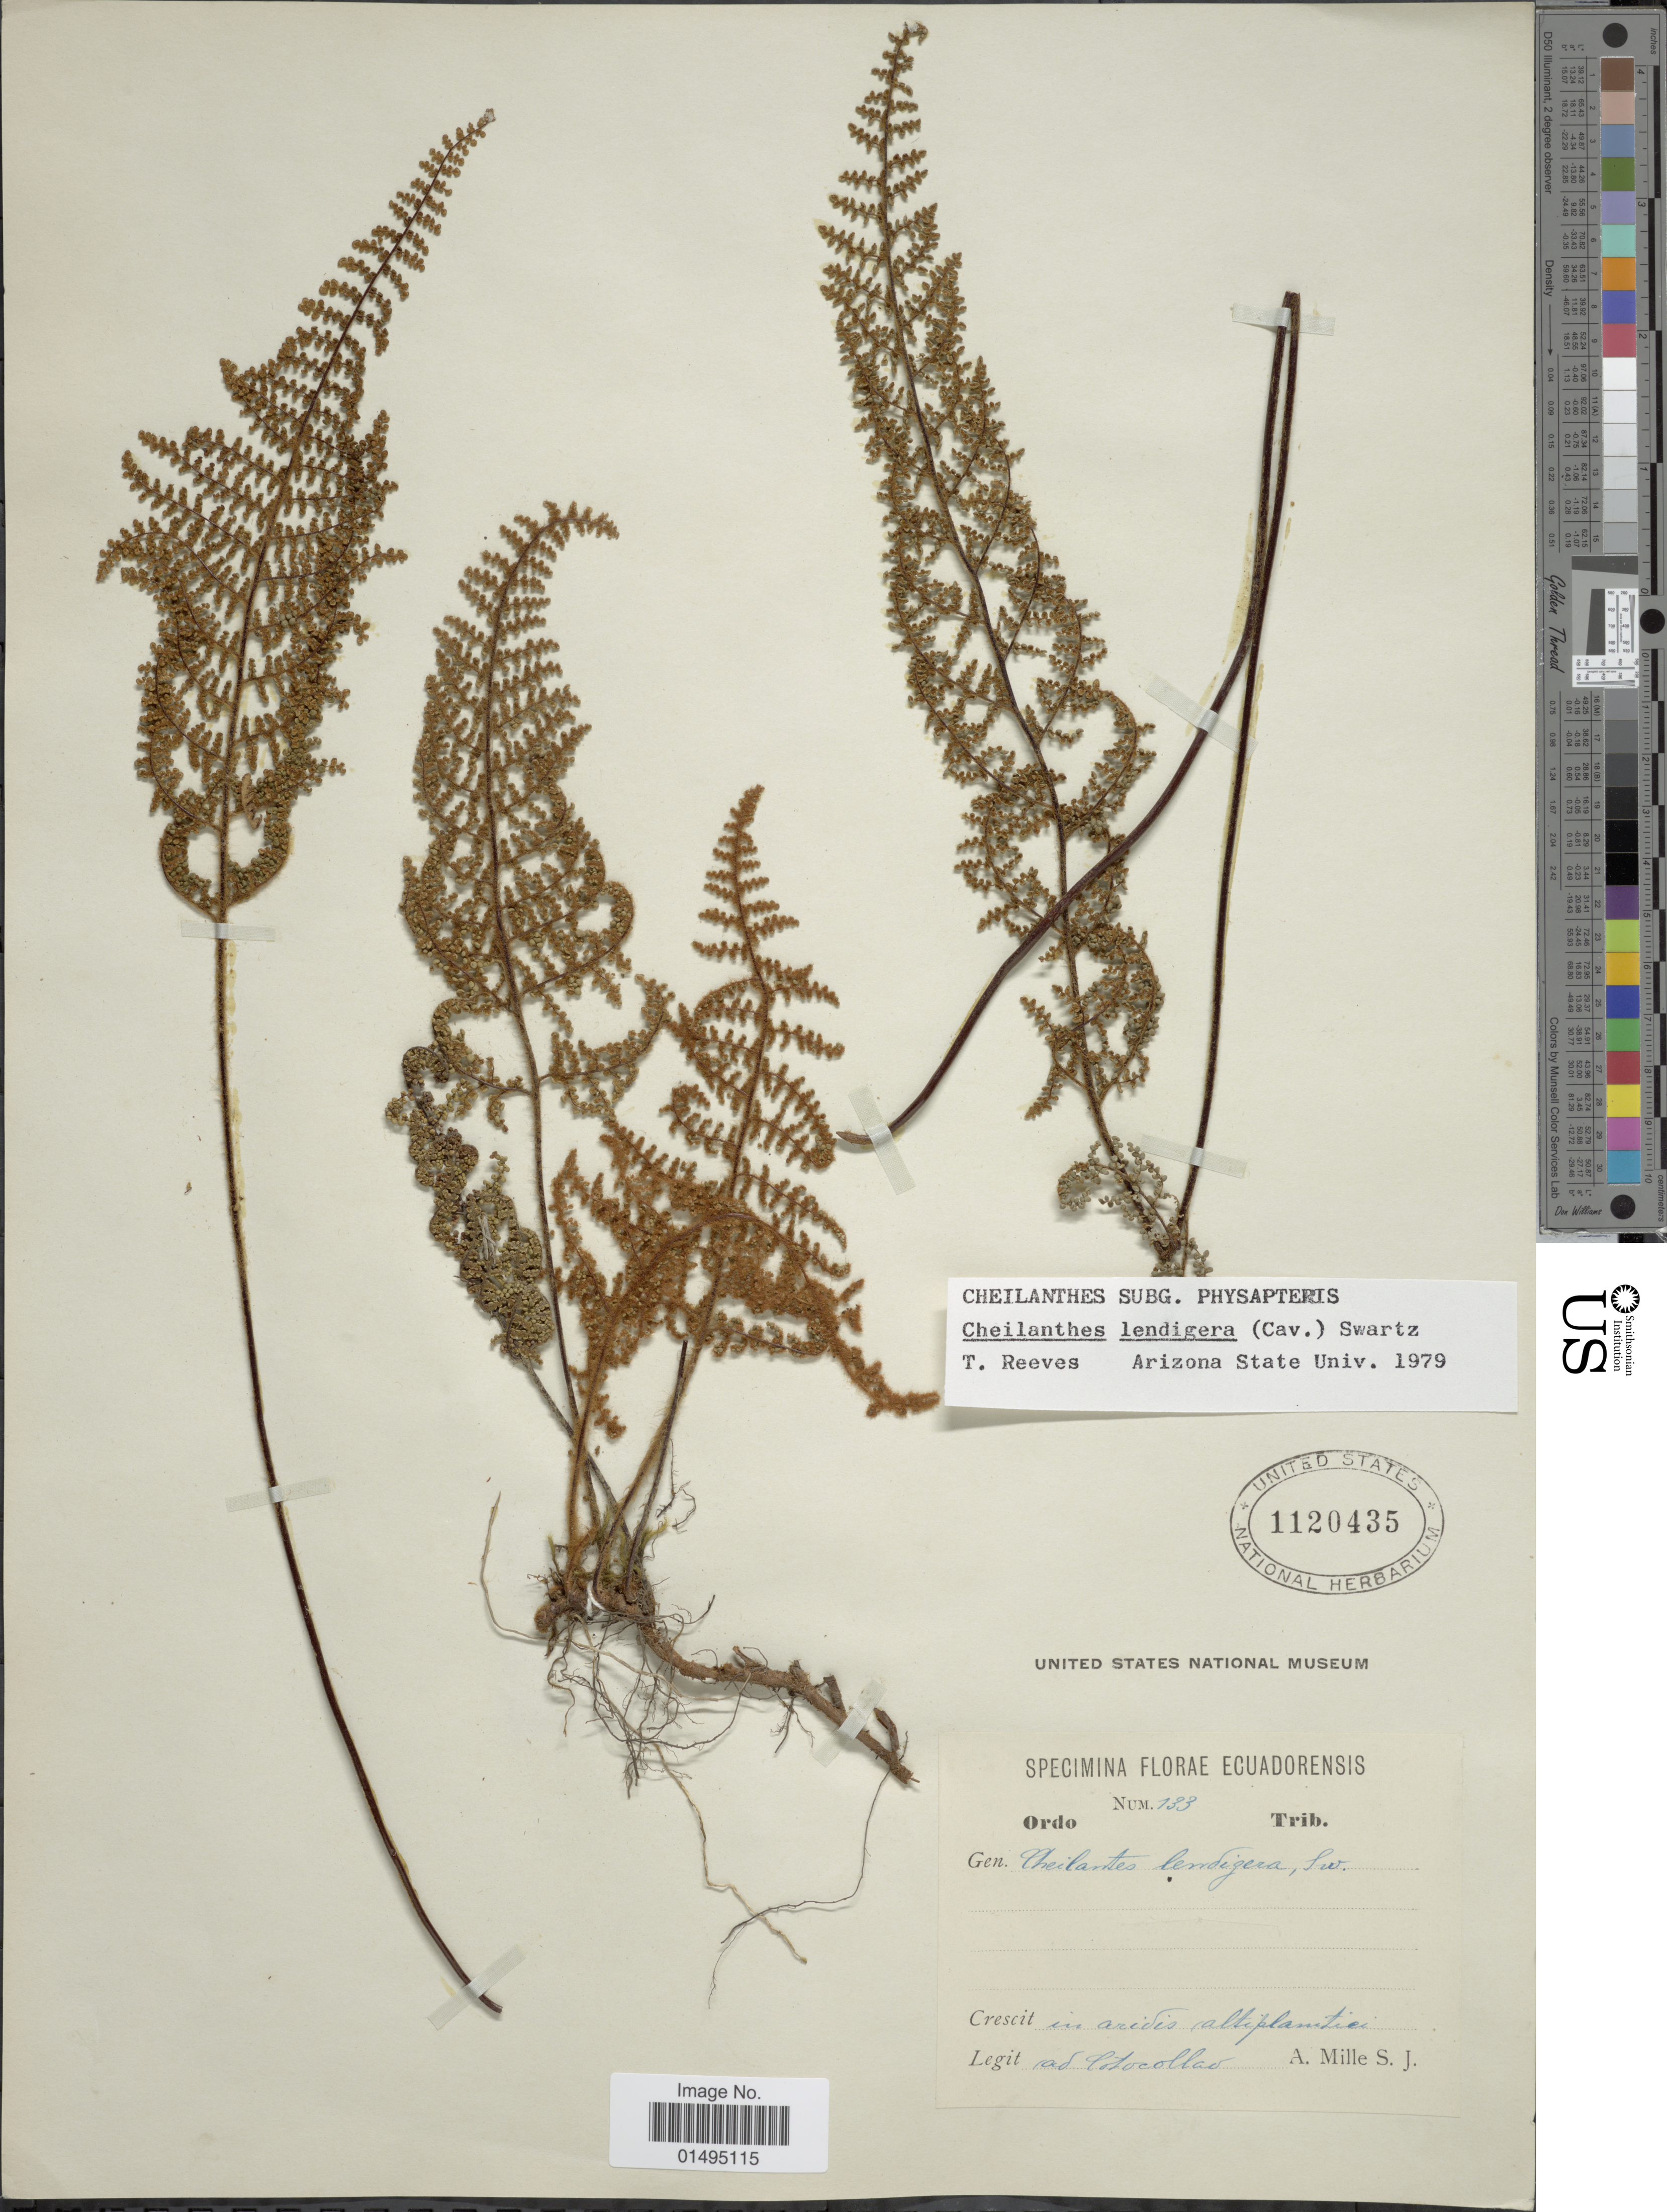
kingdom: Plantae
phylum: Tracheophyta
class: Polypodiopsida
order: Polypodiales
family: Pteridaceae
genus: Myriopteris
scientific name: Myriopteris lendigera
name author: (Cav.) J. Sm.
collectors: A. Mille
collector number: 133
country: Ecuador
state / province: Pichincha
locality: In aridis altiplantici ad Cotocollao.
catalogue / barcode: US 1120435